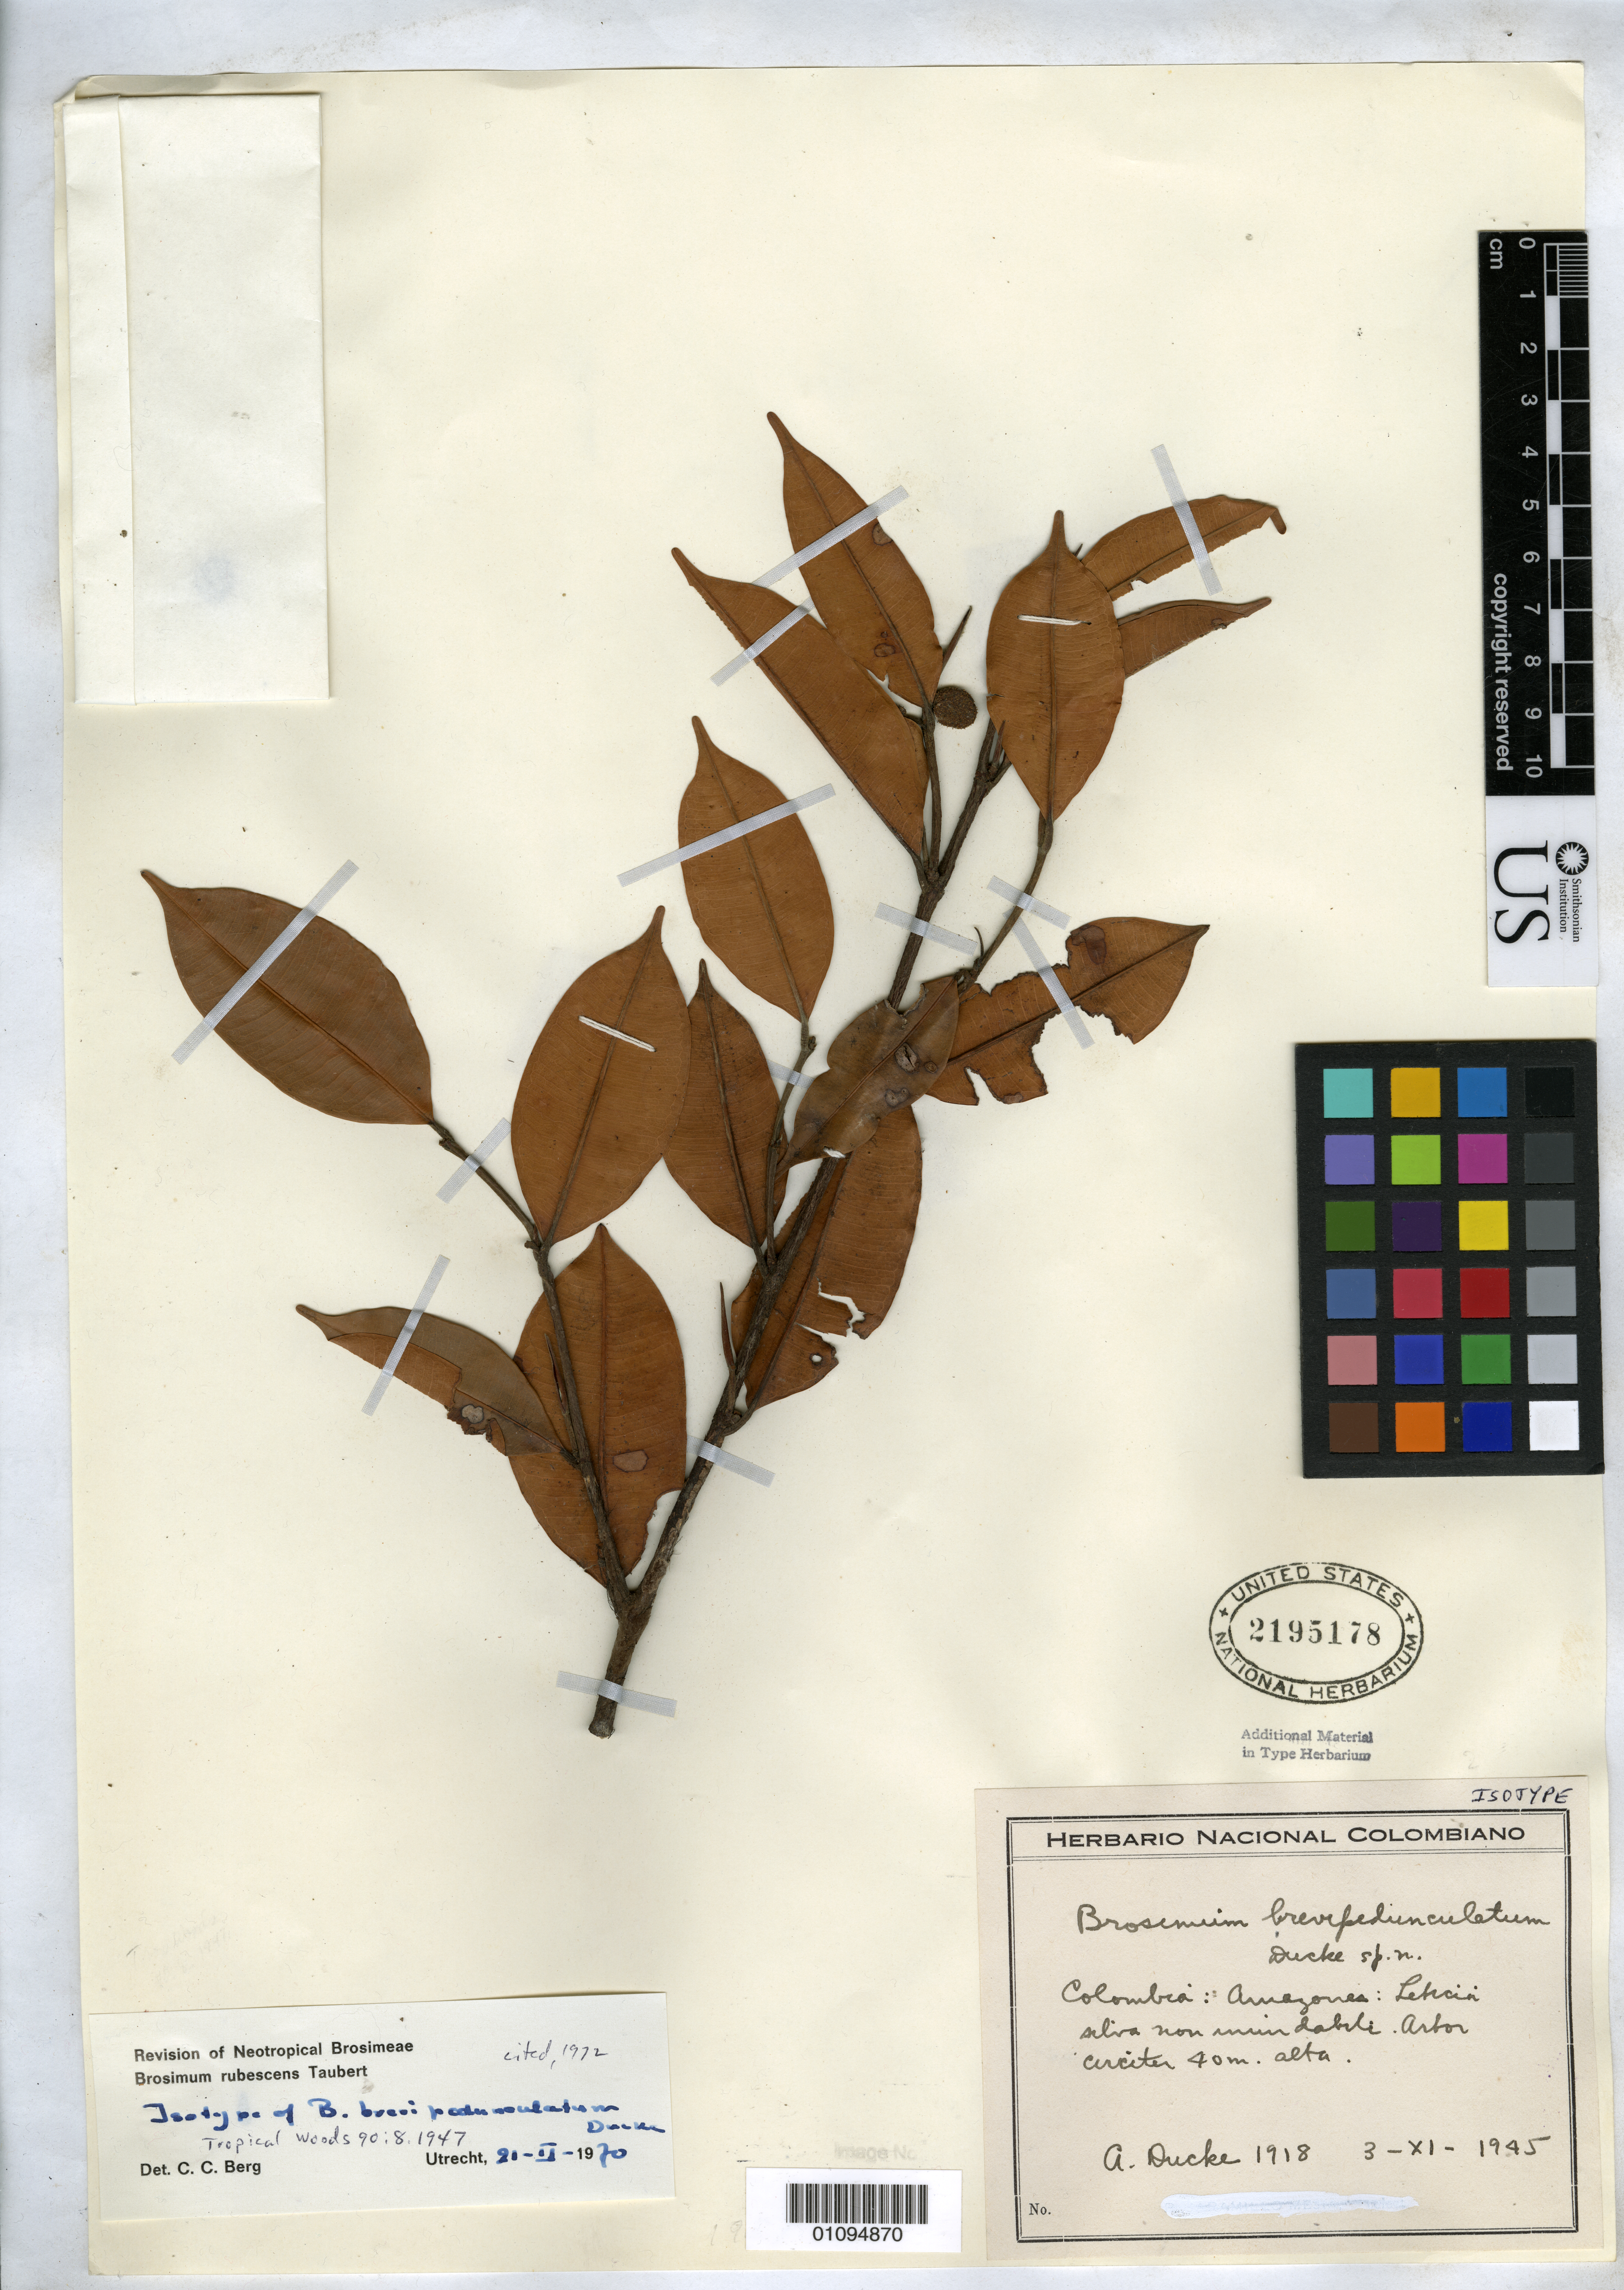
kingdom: Plantae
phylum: Tracheophyta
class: Magnoliopsida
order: Rosales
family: Moraceae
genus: Brosimum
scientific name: Brosimum brevipedunculatum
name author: Ducke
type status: Isotype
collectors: A. Ducke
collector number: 1918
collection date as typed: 03 Nov 1945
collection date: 1945-11-03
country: Colombia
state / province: Amazônas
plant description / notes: Please check precise locality- could not read it on label.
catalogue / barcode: US 2195178